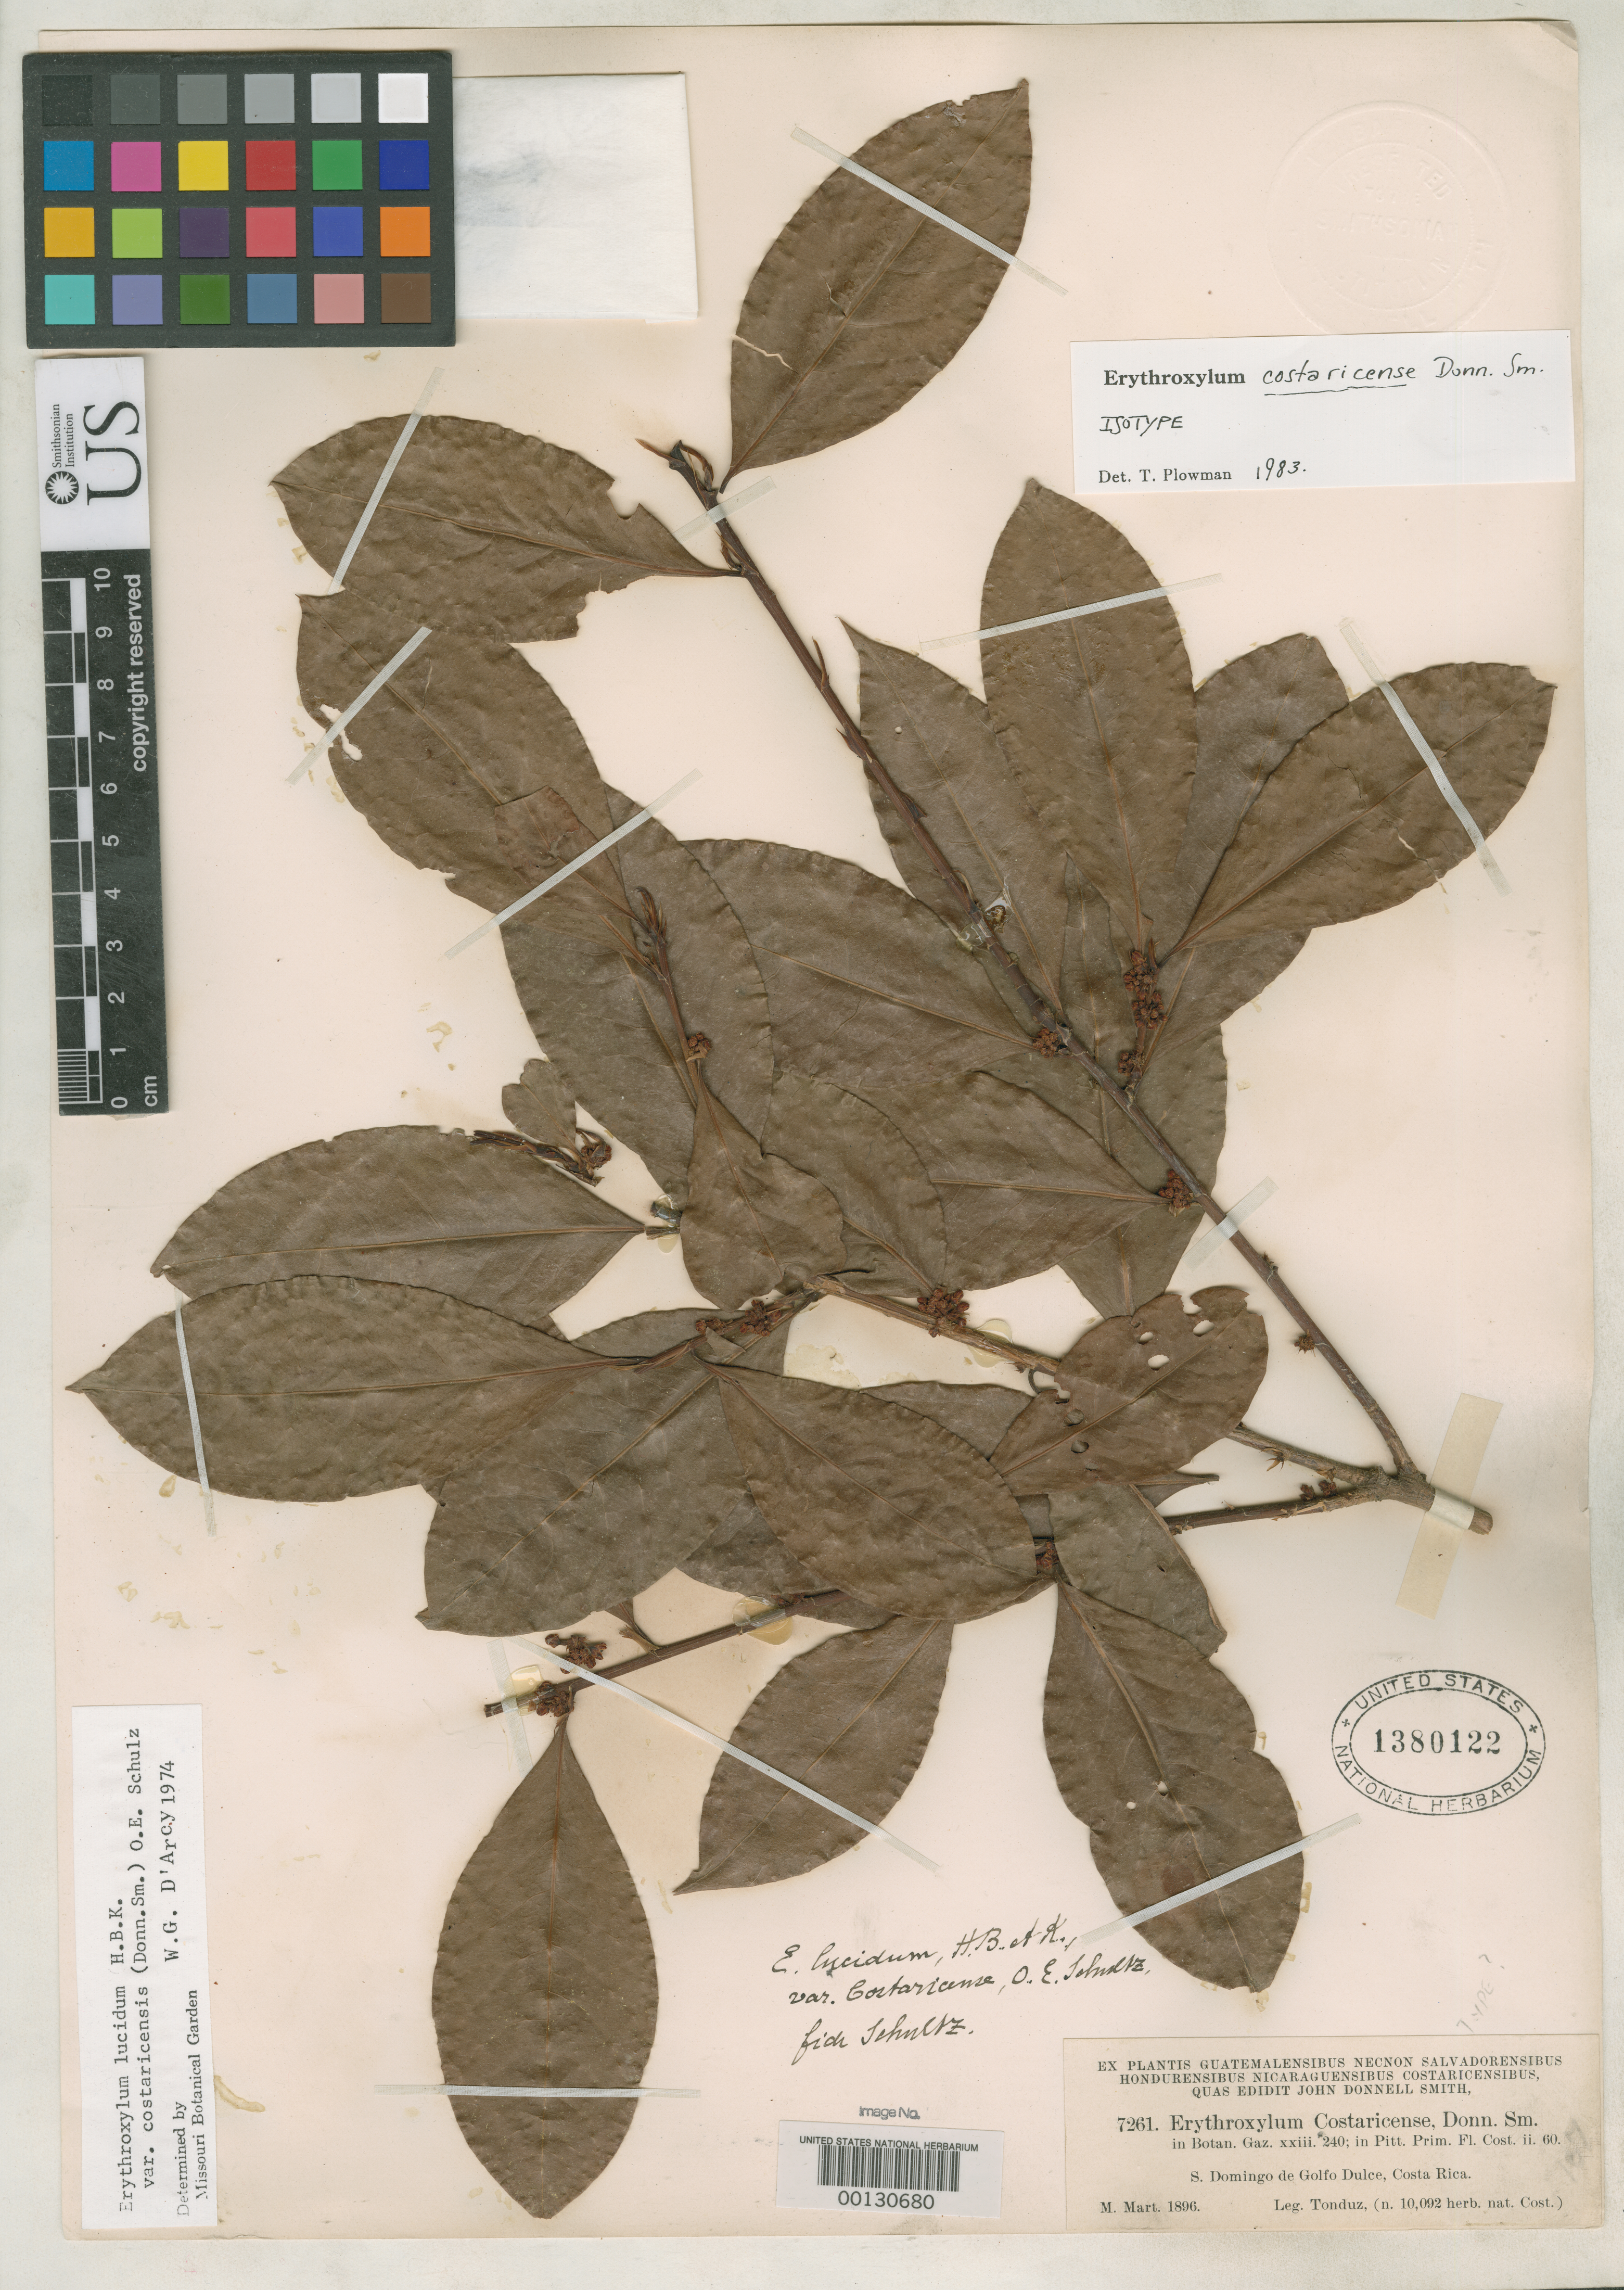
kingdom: Plantae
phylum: Tracheophyta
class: Magnoliopsida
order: Malpighiales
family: Erythroxylaceae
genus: Erythroxylum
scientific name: Erythroxylum costaricense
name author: Donn. Sm.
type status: Type Collection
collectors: A. Tonduz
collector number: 10092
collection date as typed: Mar 1896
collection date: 1896-03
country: Costa Rica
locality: Domingo de Gulfo Dulce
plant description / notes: One of two sheets received ex John Donnell Smith herbarium (USNH 1380121, 1380122). One of two sheets received ex John Donnell Smith herbarium (USNH 1380121, 1380122). Plowman & Hensold (2004, Brittonia 56: 14) cite "holotype" at CR, which may be effective lectotypification if there is indeed a duplicate there.; Tonduz 10092 = Donn. Sm. 7261. Tonduz 10092 represents a mixture of elements and a third sheet (USNH 1382816, separately numbered by Donn. Sm. as 7262) is Casearia hirsuta Sw. (Flacourtiaceae).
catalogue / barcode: US 1380122